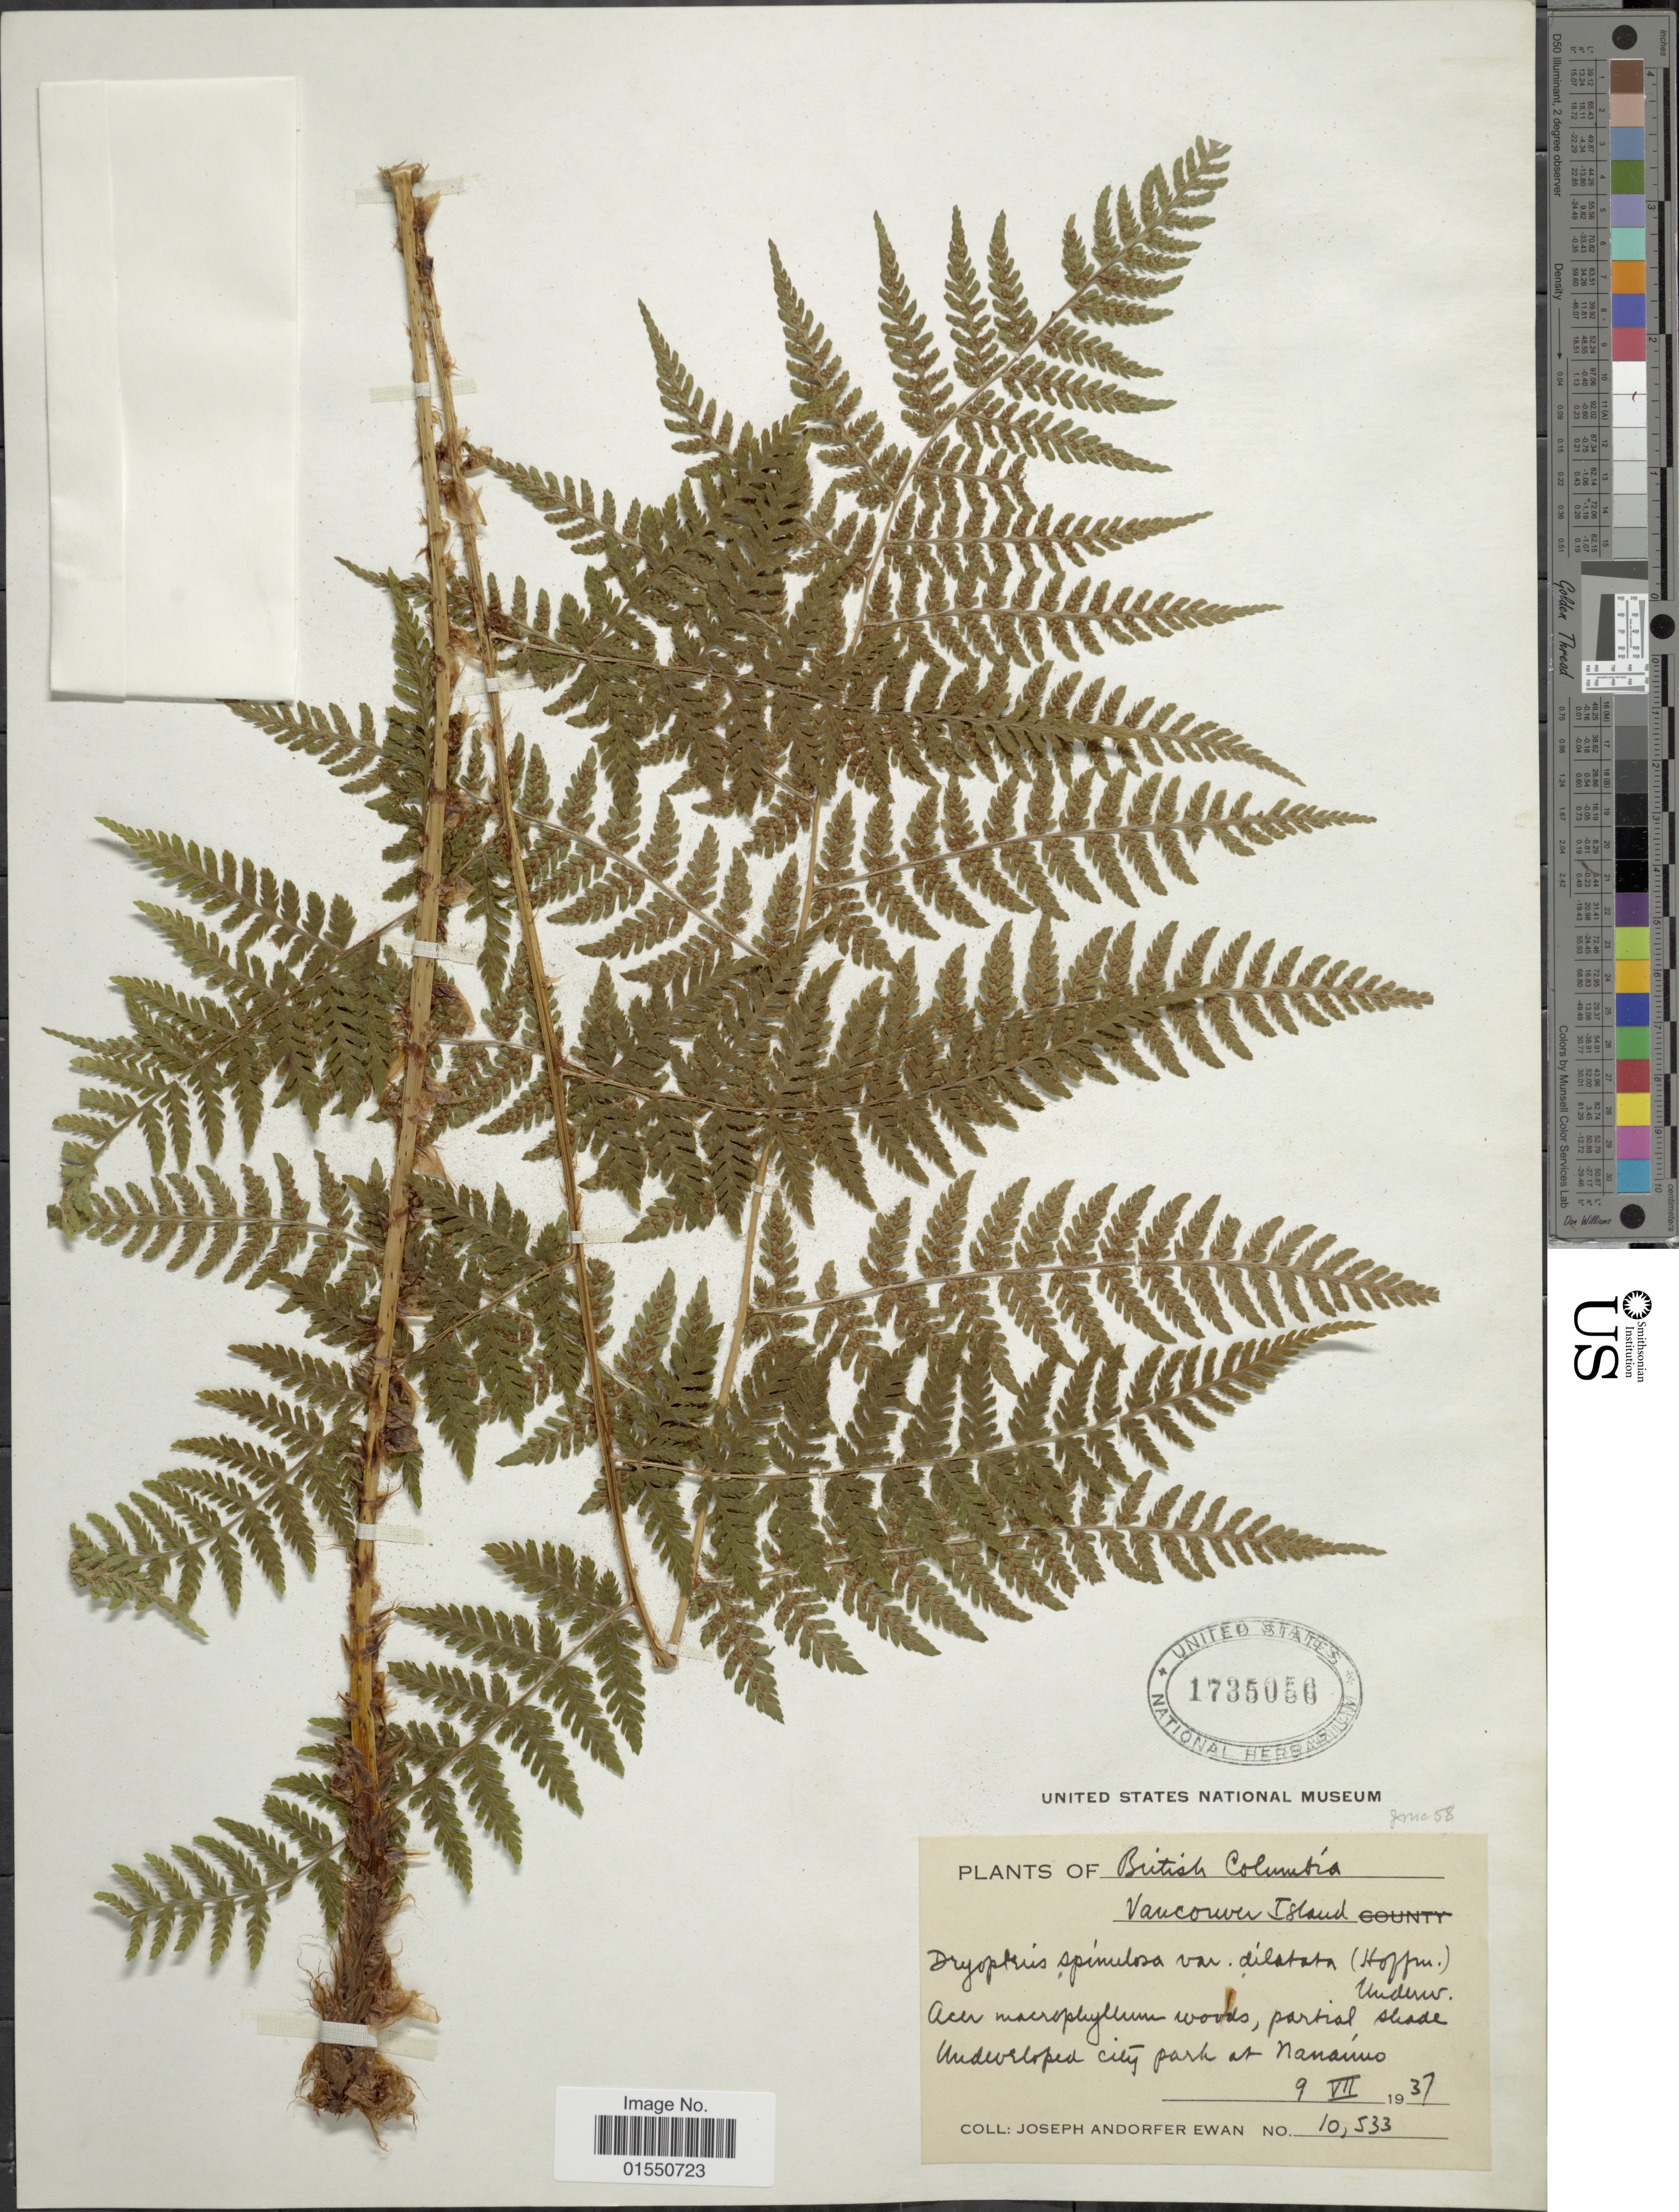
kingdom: Plantae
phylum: Tracheophyta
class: Polypodiopsida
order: Polypodiales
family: Dryopteridaceae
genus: Dryopteris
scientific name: Dryopteris expansa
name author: (C. Presl) Fraser-Jenk. & Jermy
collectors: J. A. Ewan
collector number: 10553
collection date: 1937-07-09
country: Canada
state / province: British Columbia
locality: Vancouver Island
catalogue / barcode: US 1735056